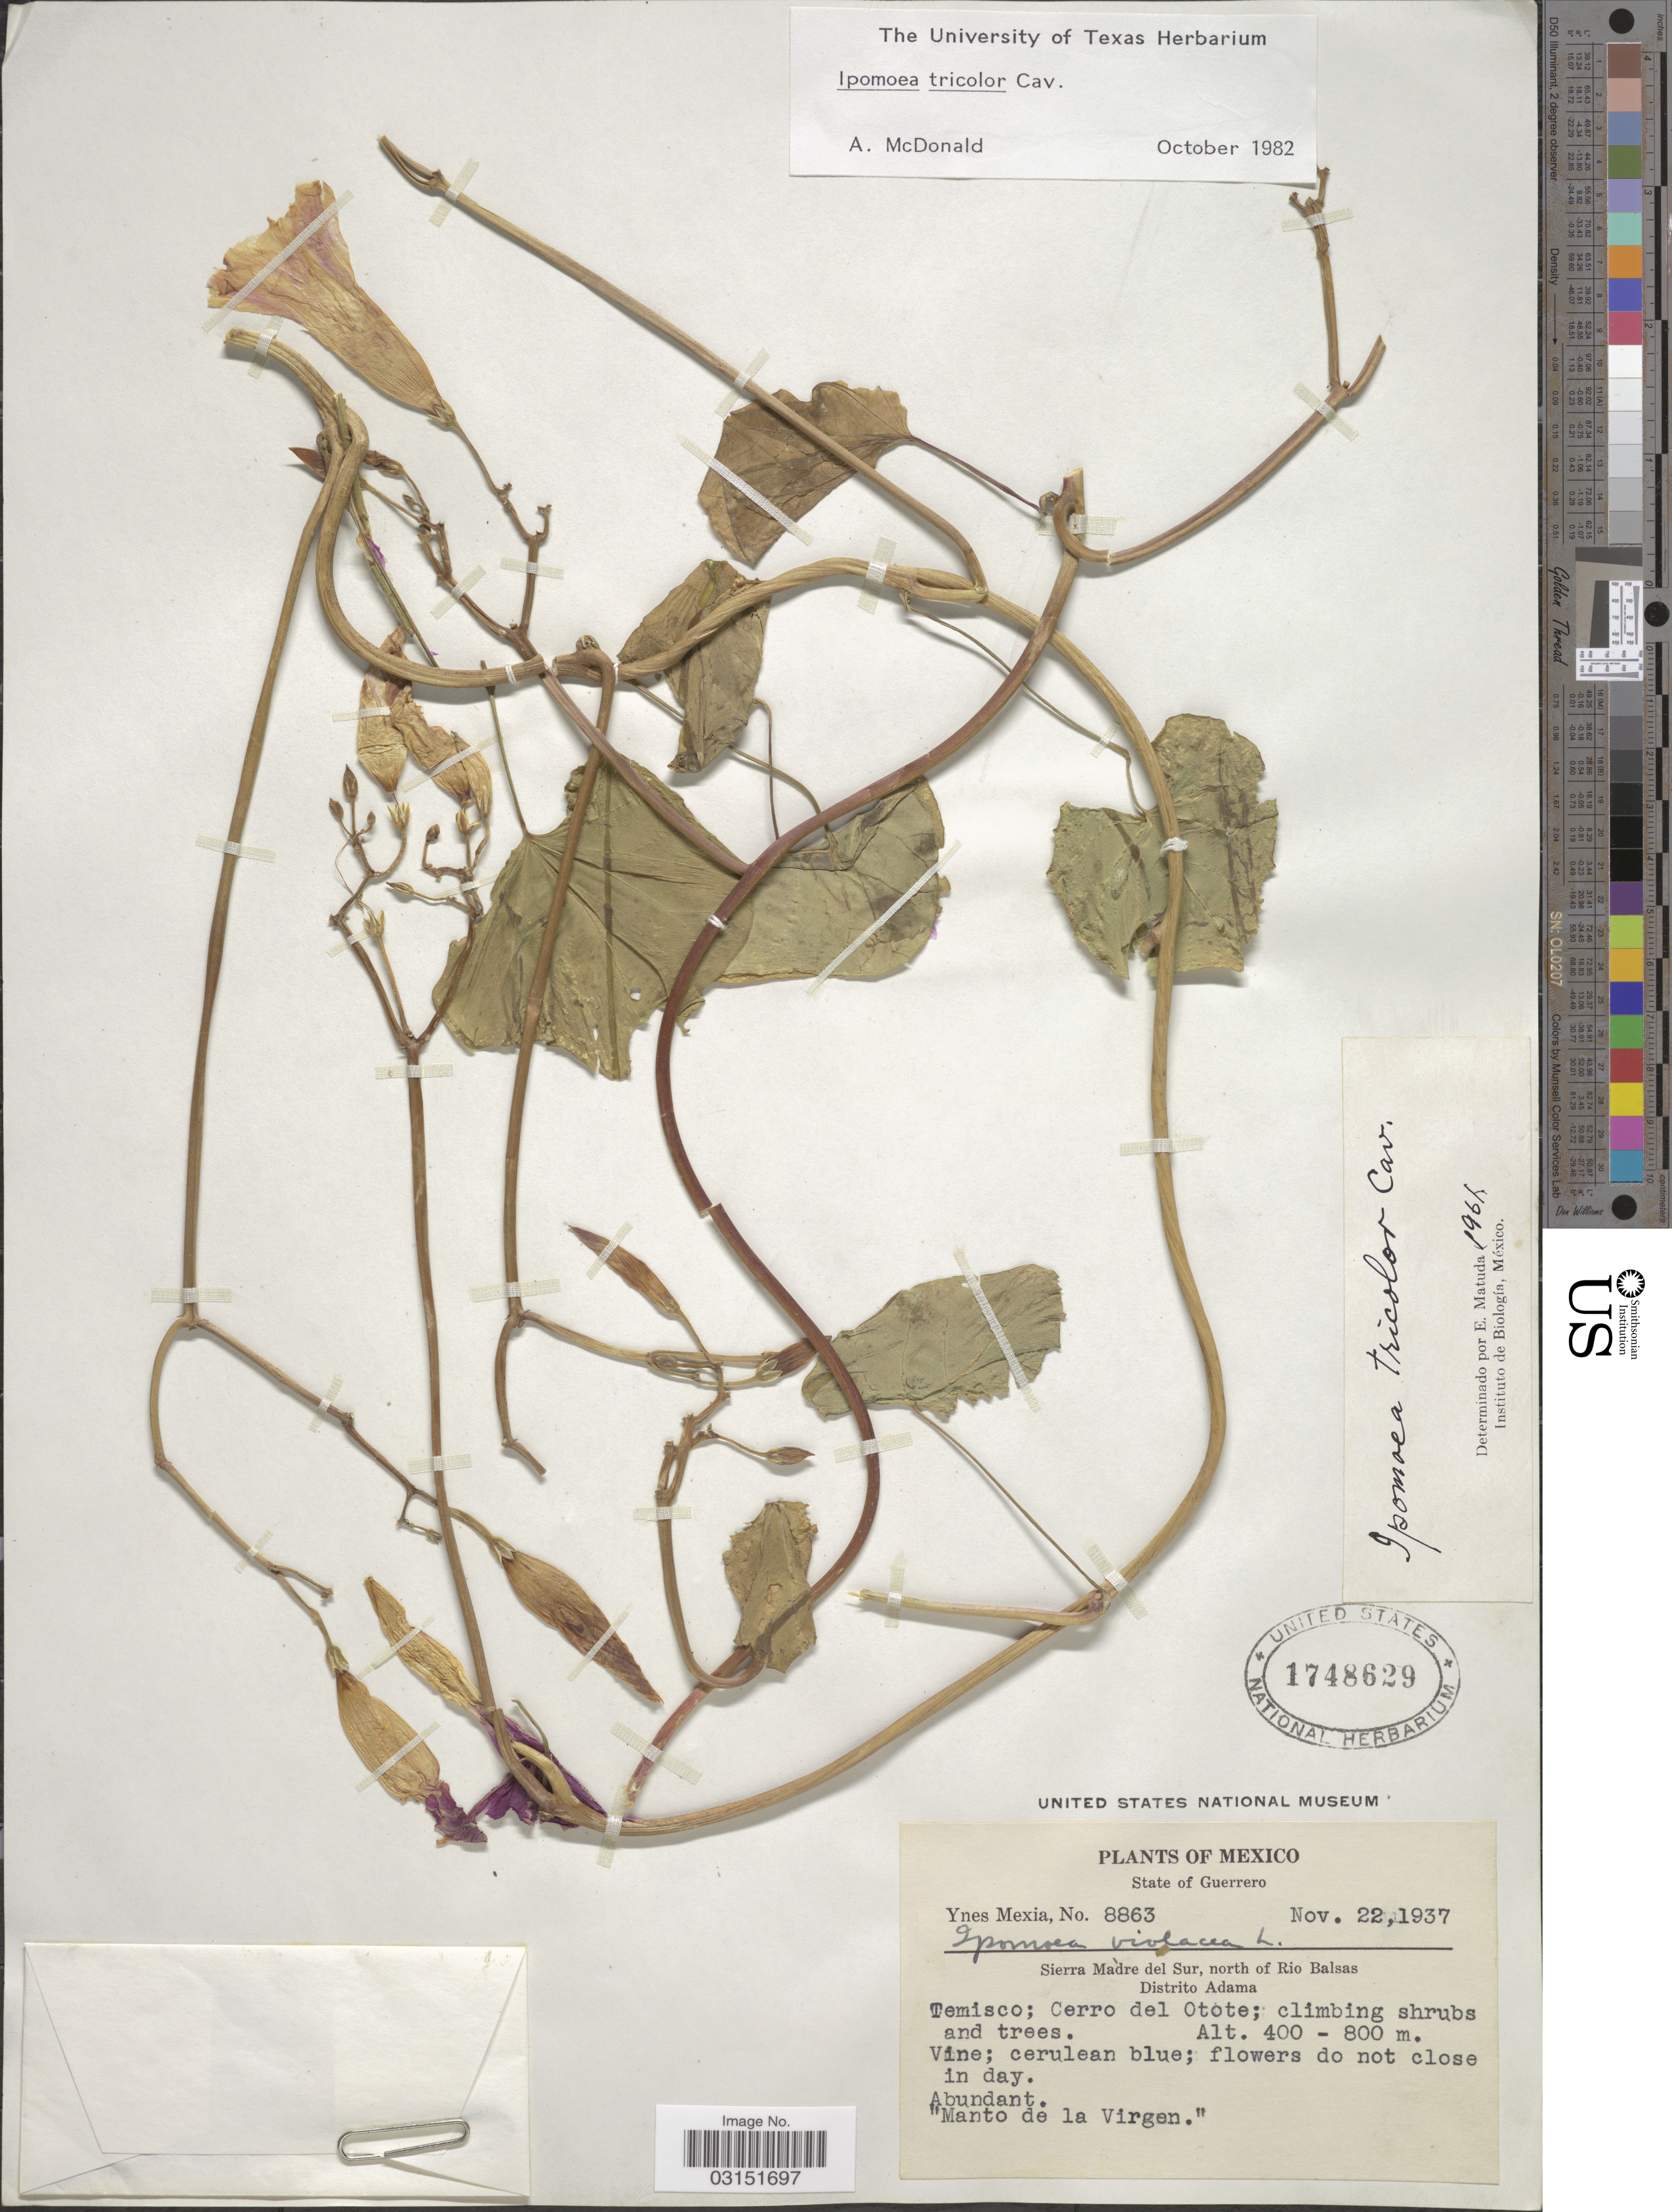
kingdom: Plantae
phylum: Tracheophyta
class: Magnoliopsida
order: Solanales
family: Convolvulaceae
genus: Ipomoea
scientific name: Ipomoea tricolor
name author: Cav.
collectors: Y. Mexia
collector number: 8863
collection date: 1937-11-22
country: Mexico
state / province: Guerrero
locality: Sierra Madre del Sur, north of Rio Balsas. Distrito Adama. Temisco; Cerro del Otote.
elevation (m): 400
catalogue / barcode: US 1748629